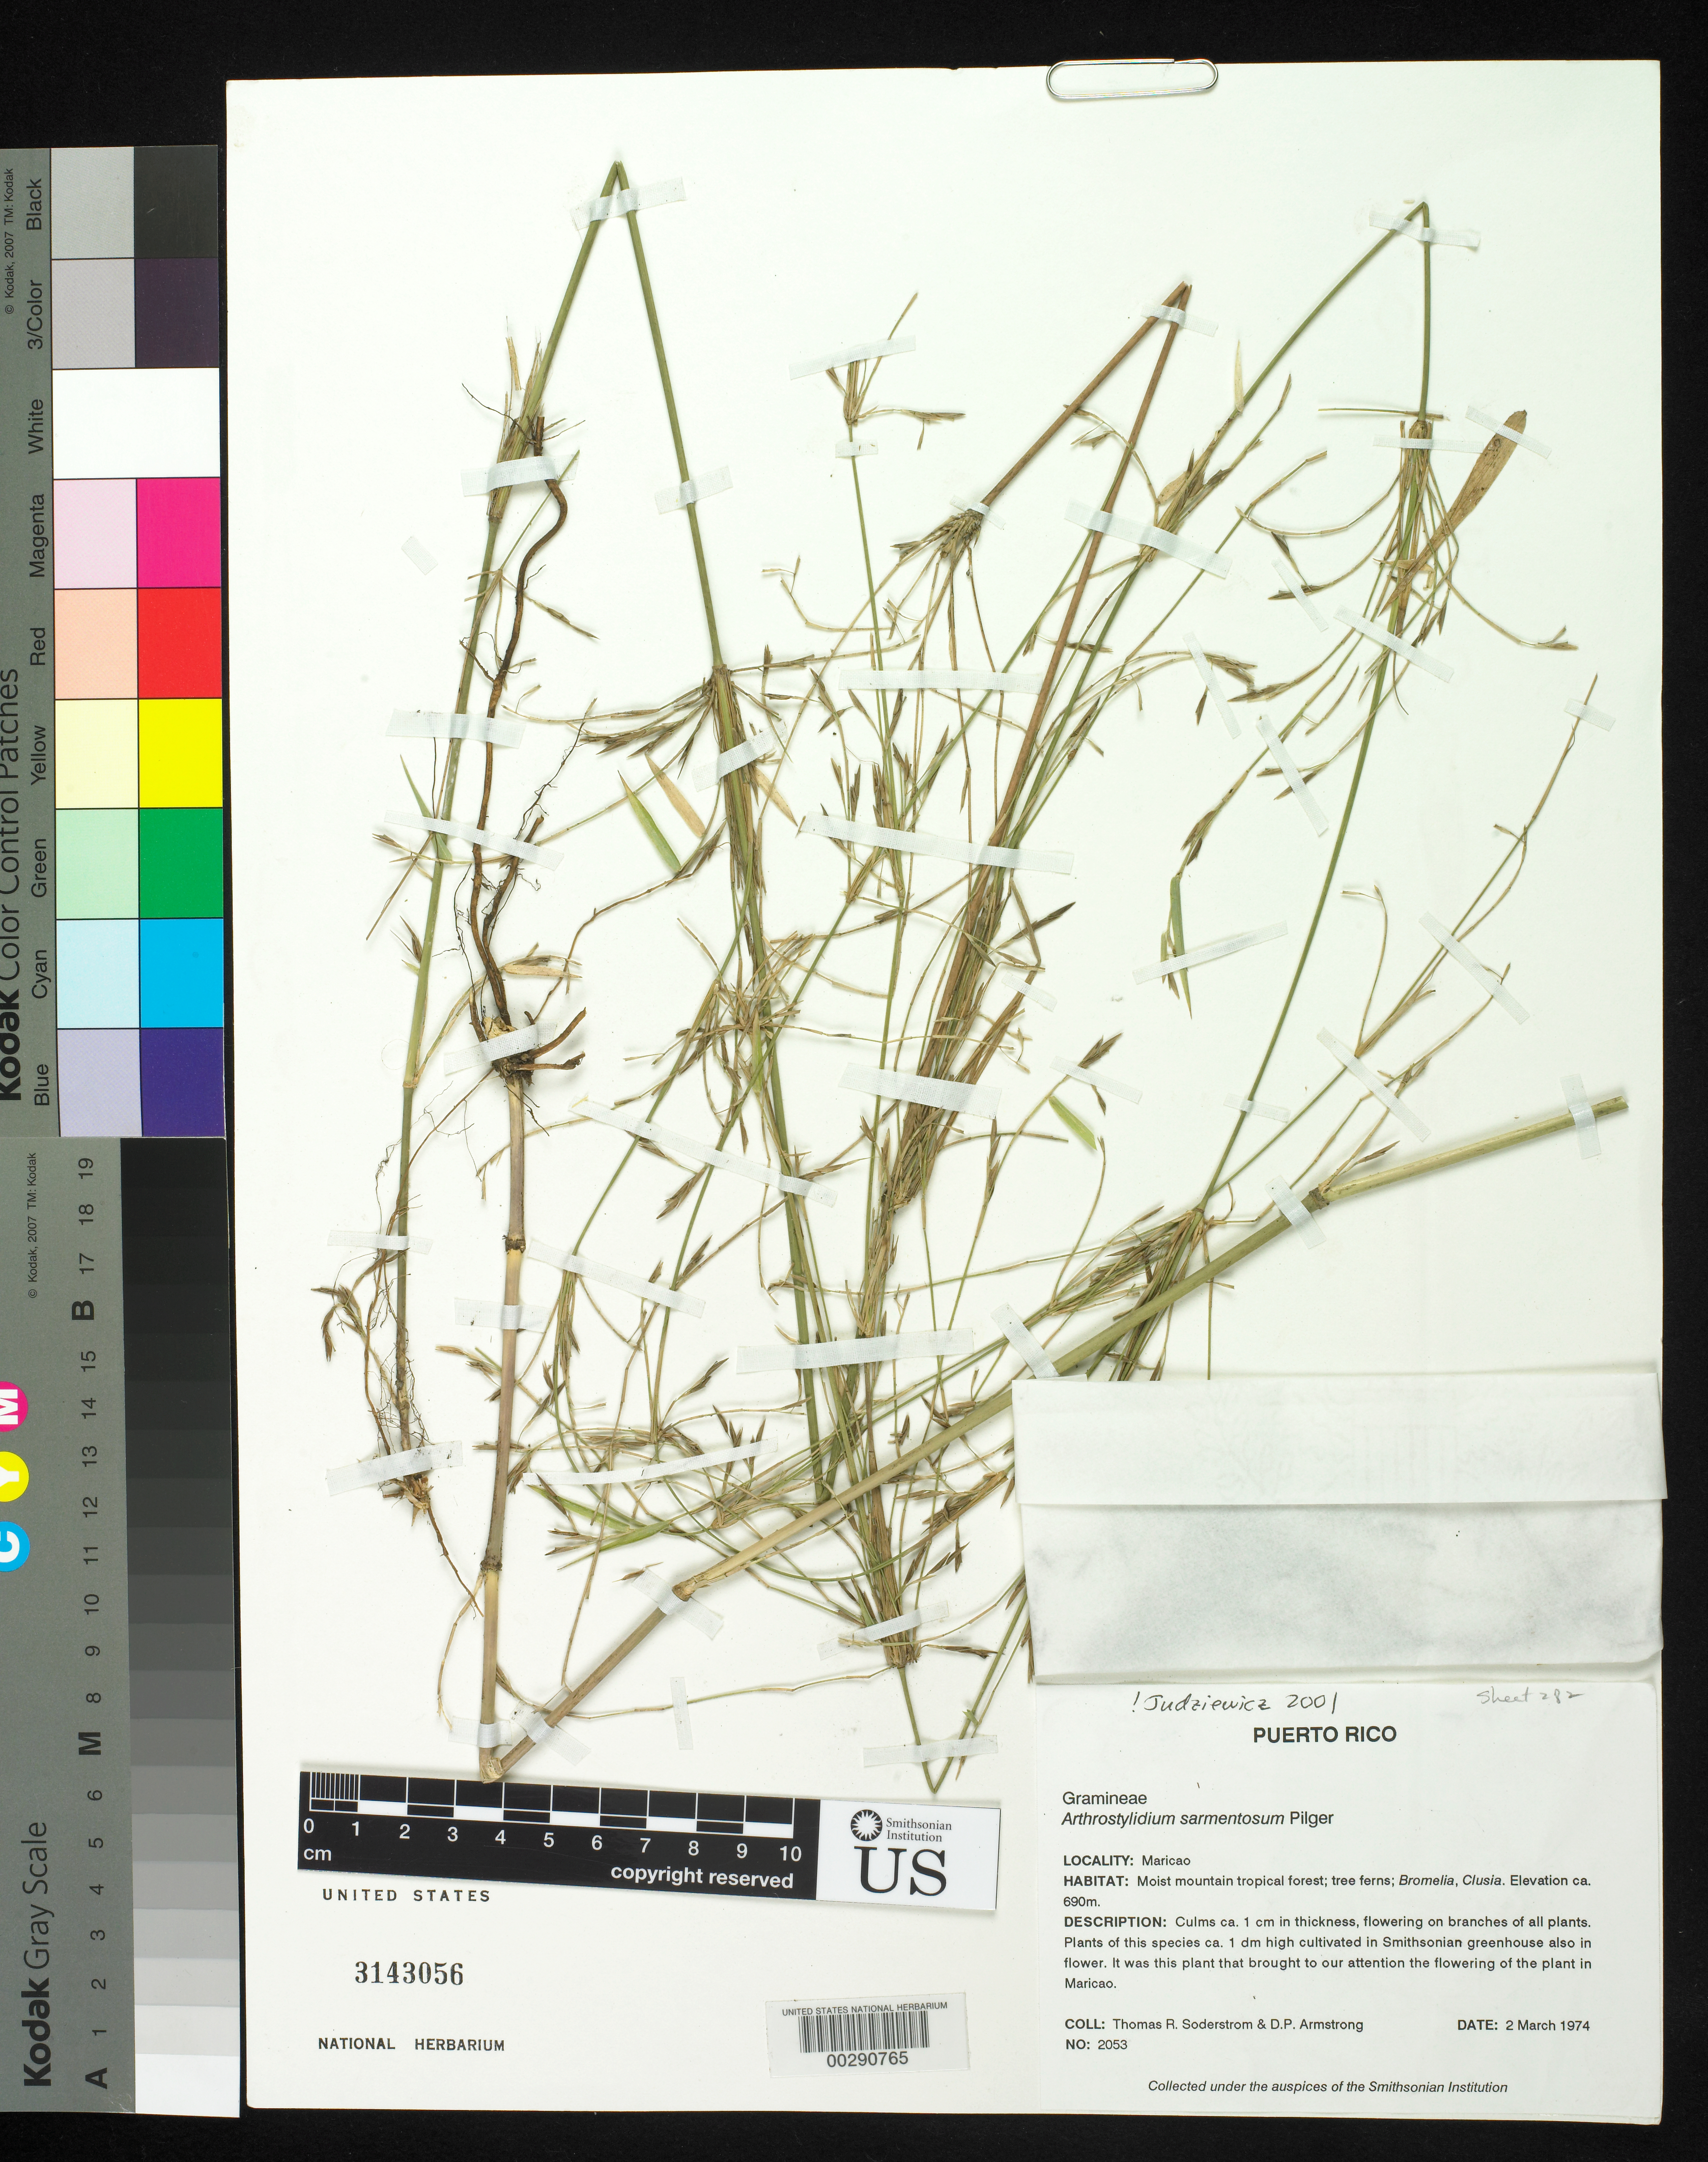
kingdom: Plantae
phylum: Tracheophyta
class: Liliopsida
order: Poales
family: Poaceae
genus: Arthrostylidium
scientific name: Arthrostylidium sarmentosum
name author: Pilg. in Urb.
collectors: T. R. Soderstrom & D. P. Armstrong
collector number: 2053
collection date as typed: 02 Mar 1974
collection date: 1974-03-02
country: Puerto Rico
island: Greater Antilles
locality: Maricao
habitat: Moist mountain tropical forest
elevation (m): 690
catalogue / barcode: US 3143056